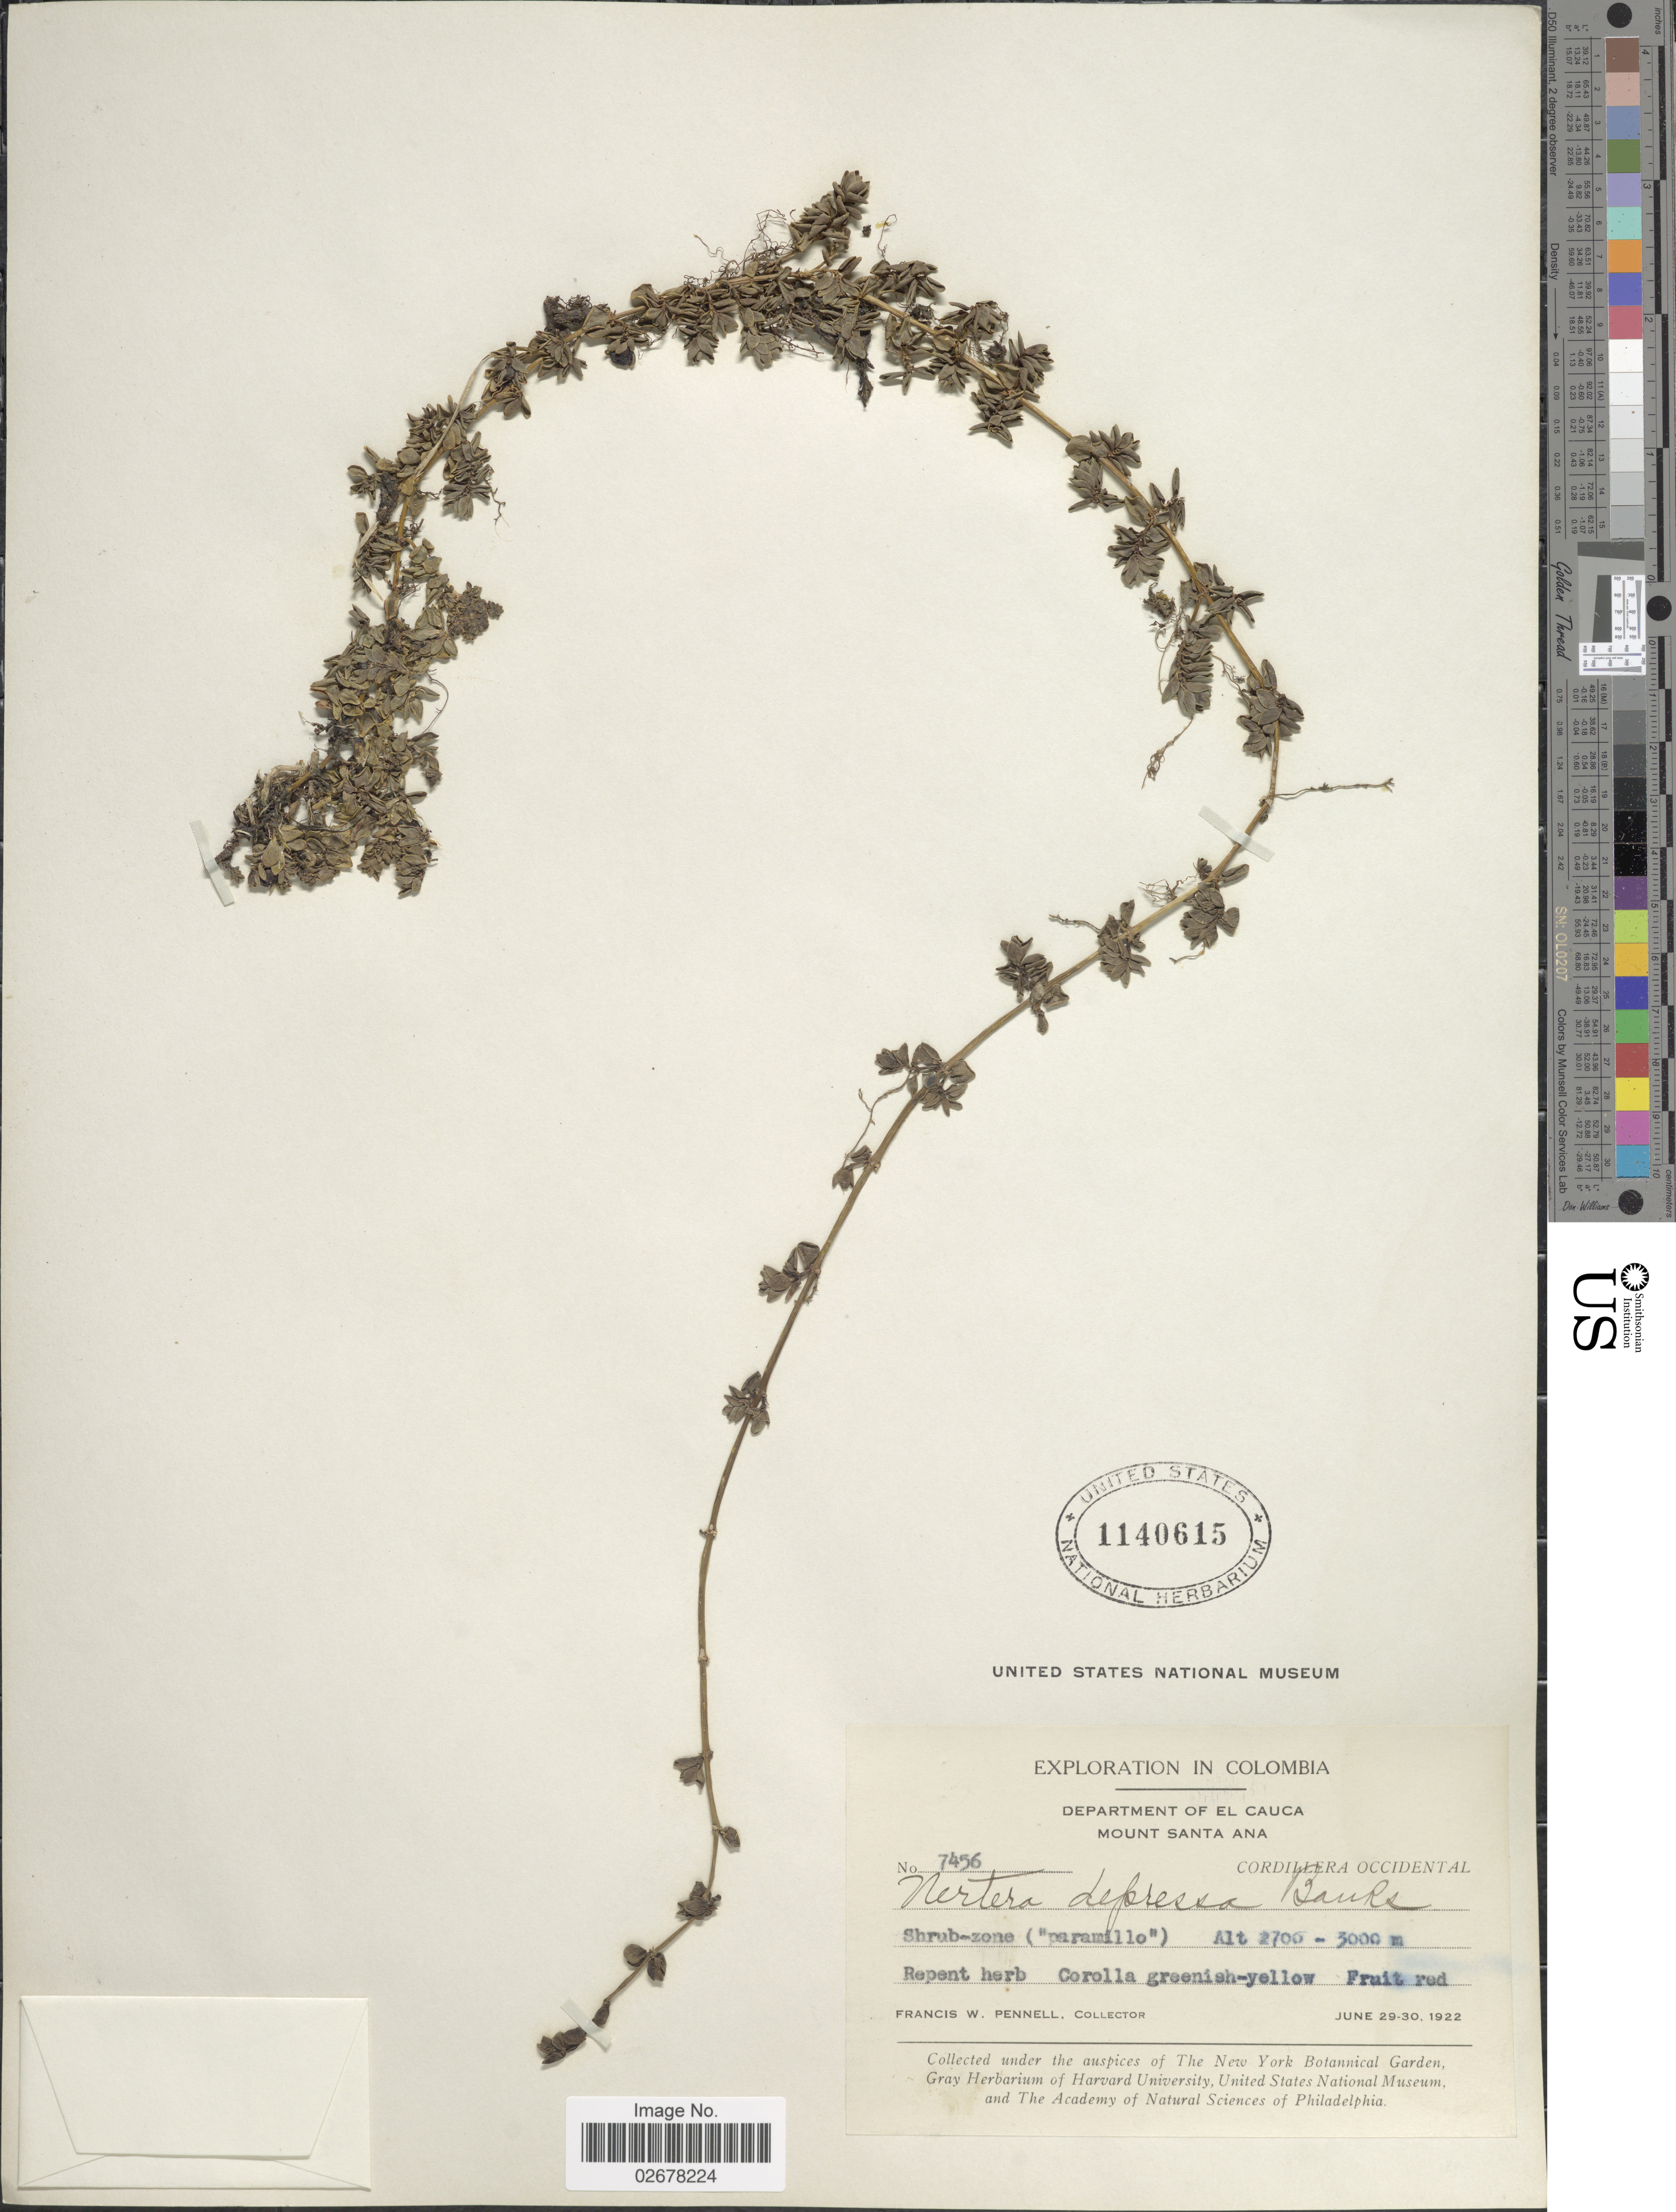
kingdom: Plantae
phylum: Tracheophyta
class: Magnoliopsida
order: Gentianales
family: Rubiaceae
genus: Nertera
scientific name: Nertera depressa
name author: Banks & Sol. ex Gaertn.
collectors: F. W. Pennell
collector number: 7456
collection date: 1922-06-29/1922-06-30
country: Colombia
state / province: Cauca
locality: Mount Santa Ana, Cordillera Occidental.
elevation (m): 2700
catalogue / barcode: US 1140615